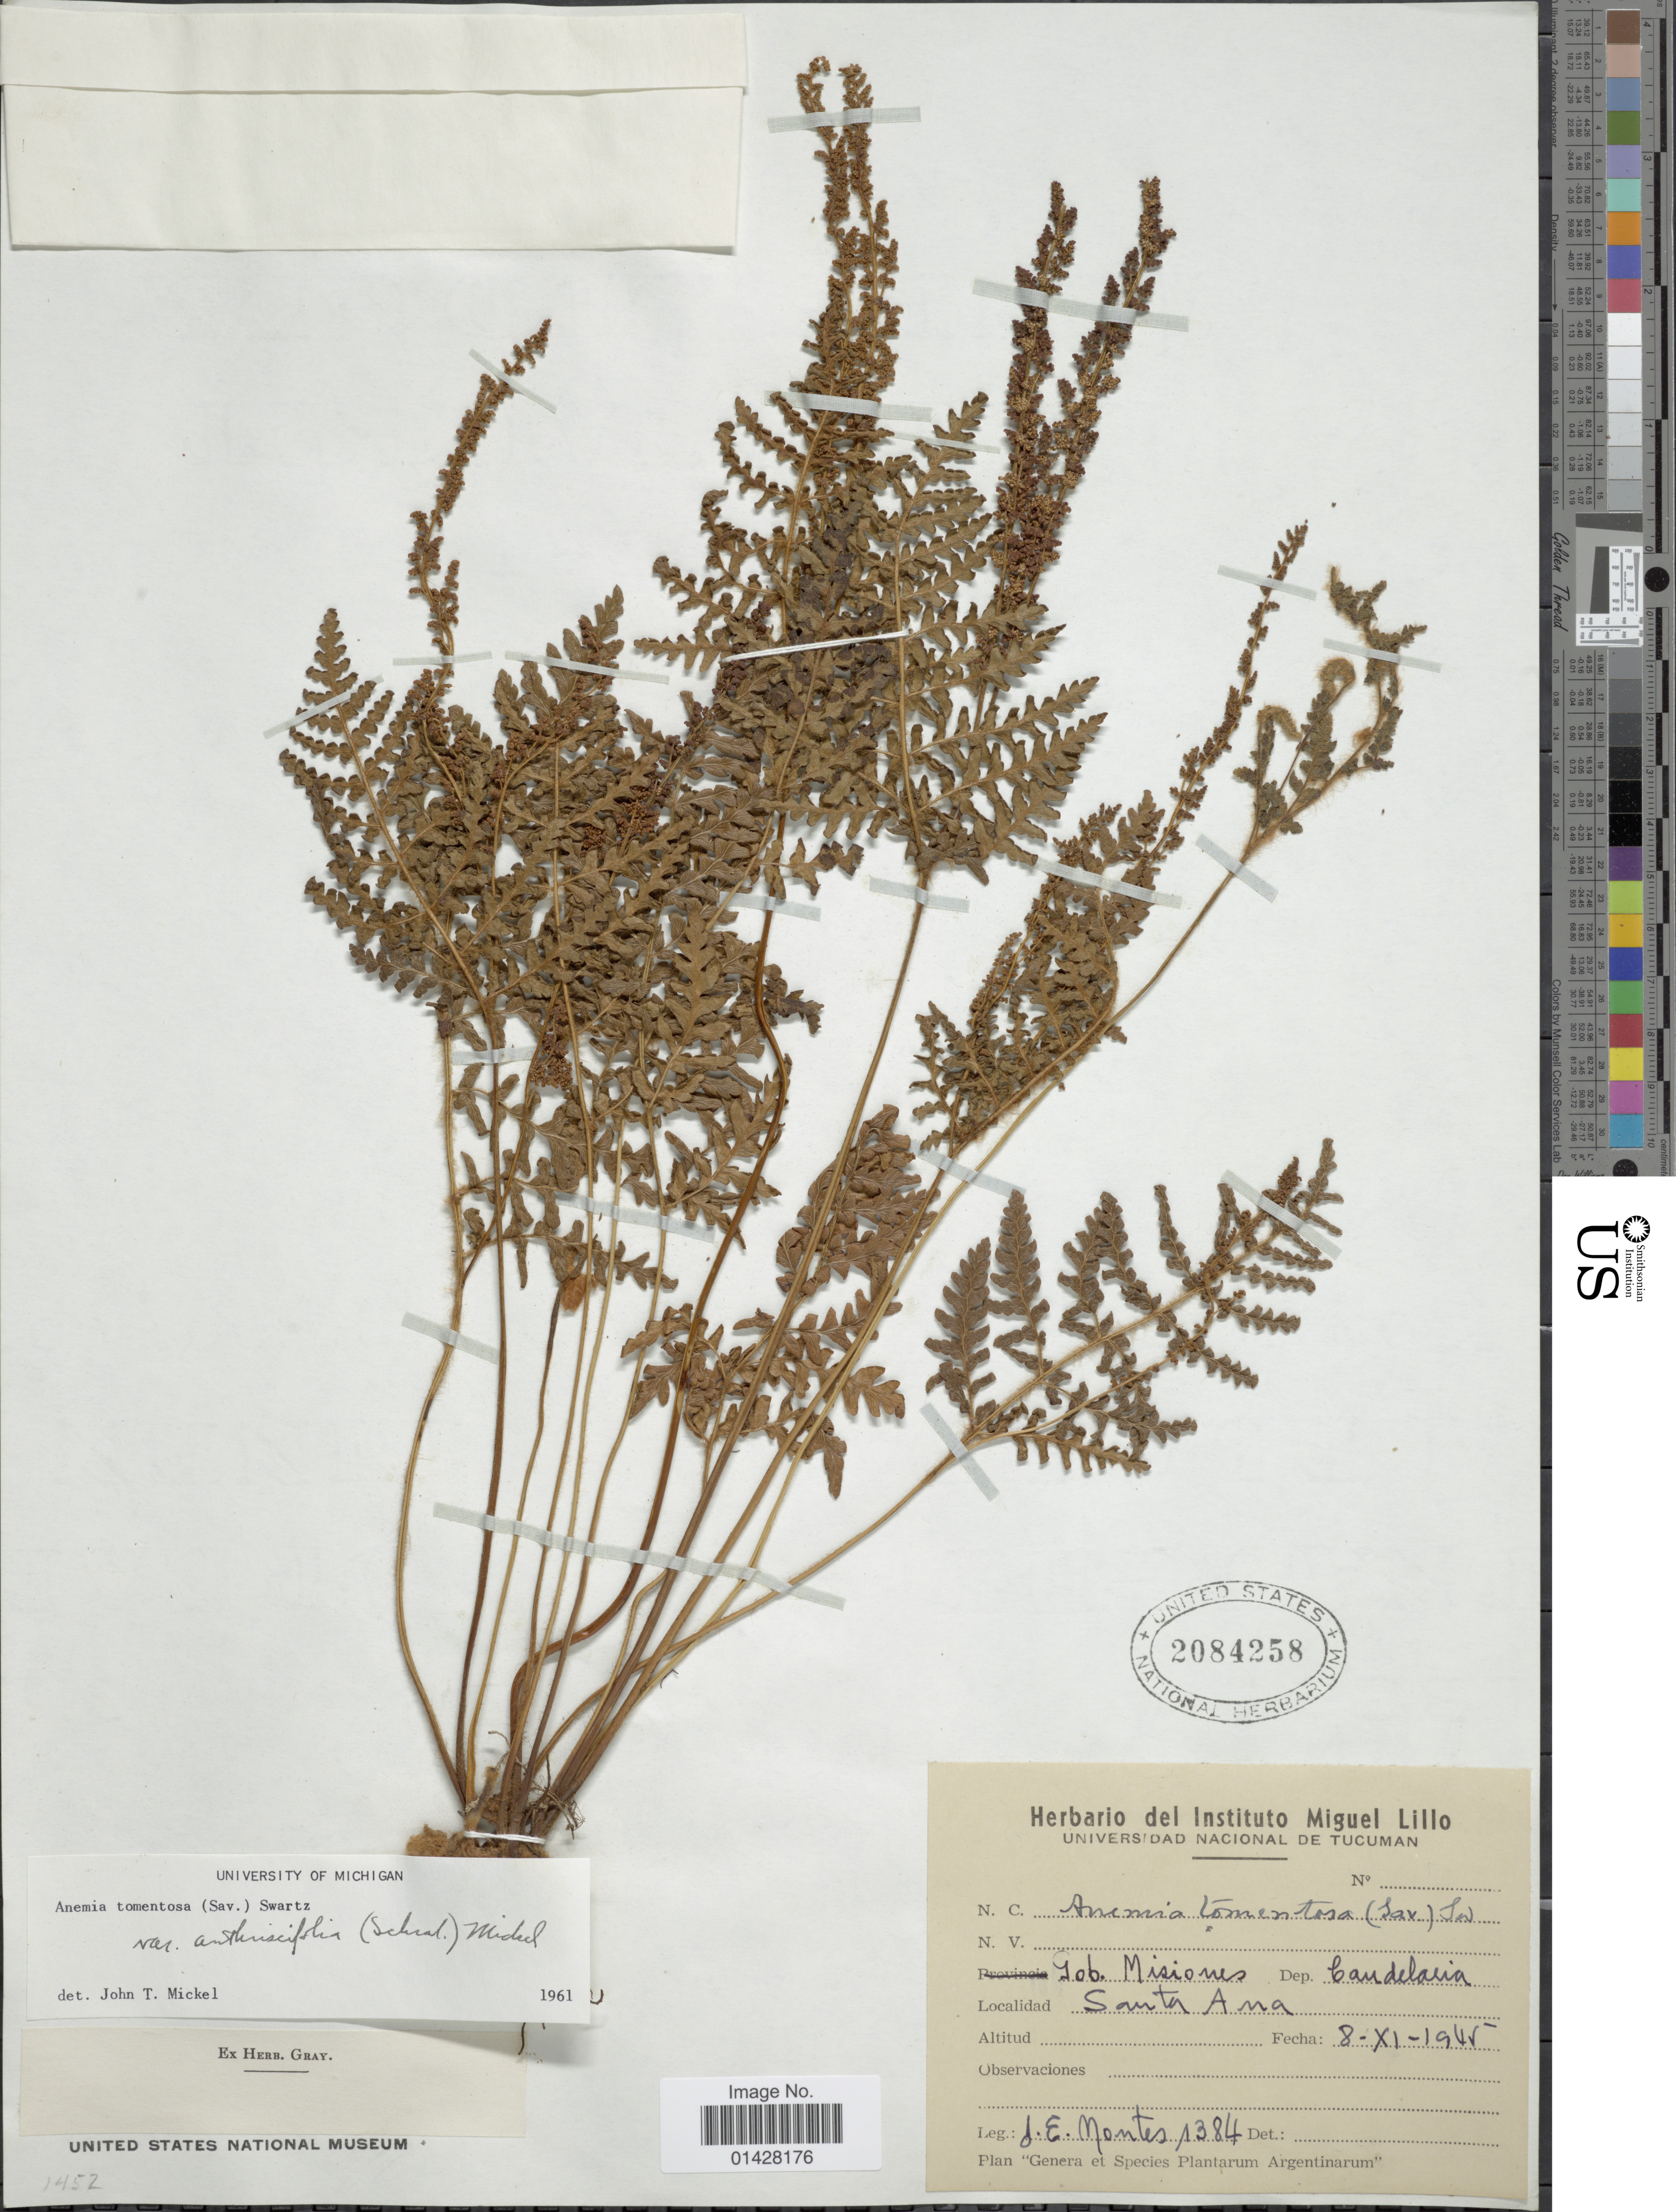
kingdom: Plantae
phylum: Tracheophyta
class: Polypodiopsida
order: Schizaeales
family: Anemiaceae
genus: Anemia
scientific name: Anemia tomentosa var. anthriscifolia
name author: (Schrad.) Mickel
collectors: J. E. Montes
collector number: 1384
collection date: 1945-11-08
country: Argentina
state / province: Misiones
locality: Gob. Misiones. Dep. Candelaria. Santa Ana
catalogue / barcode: US 2084258